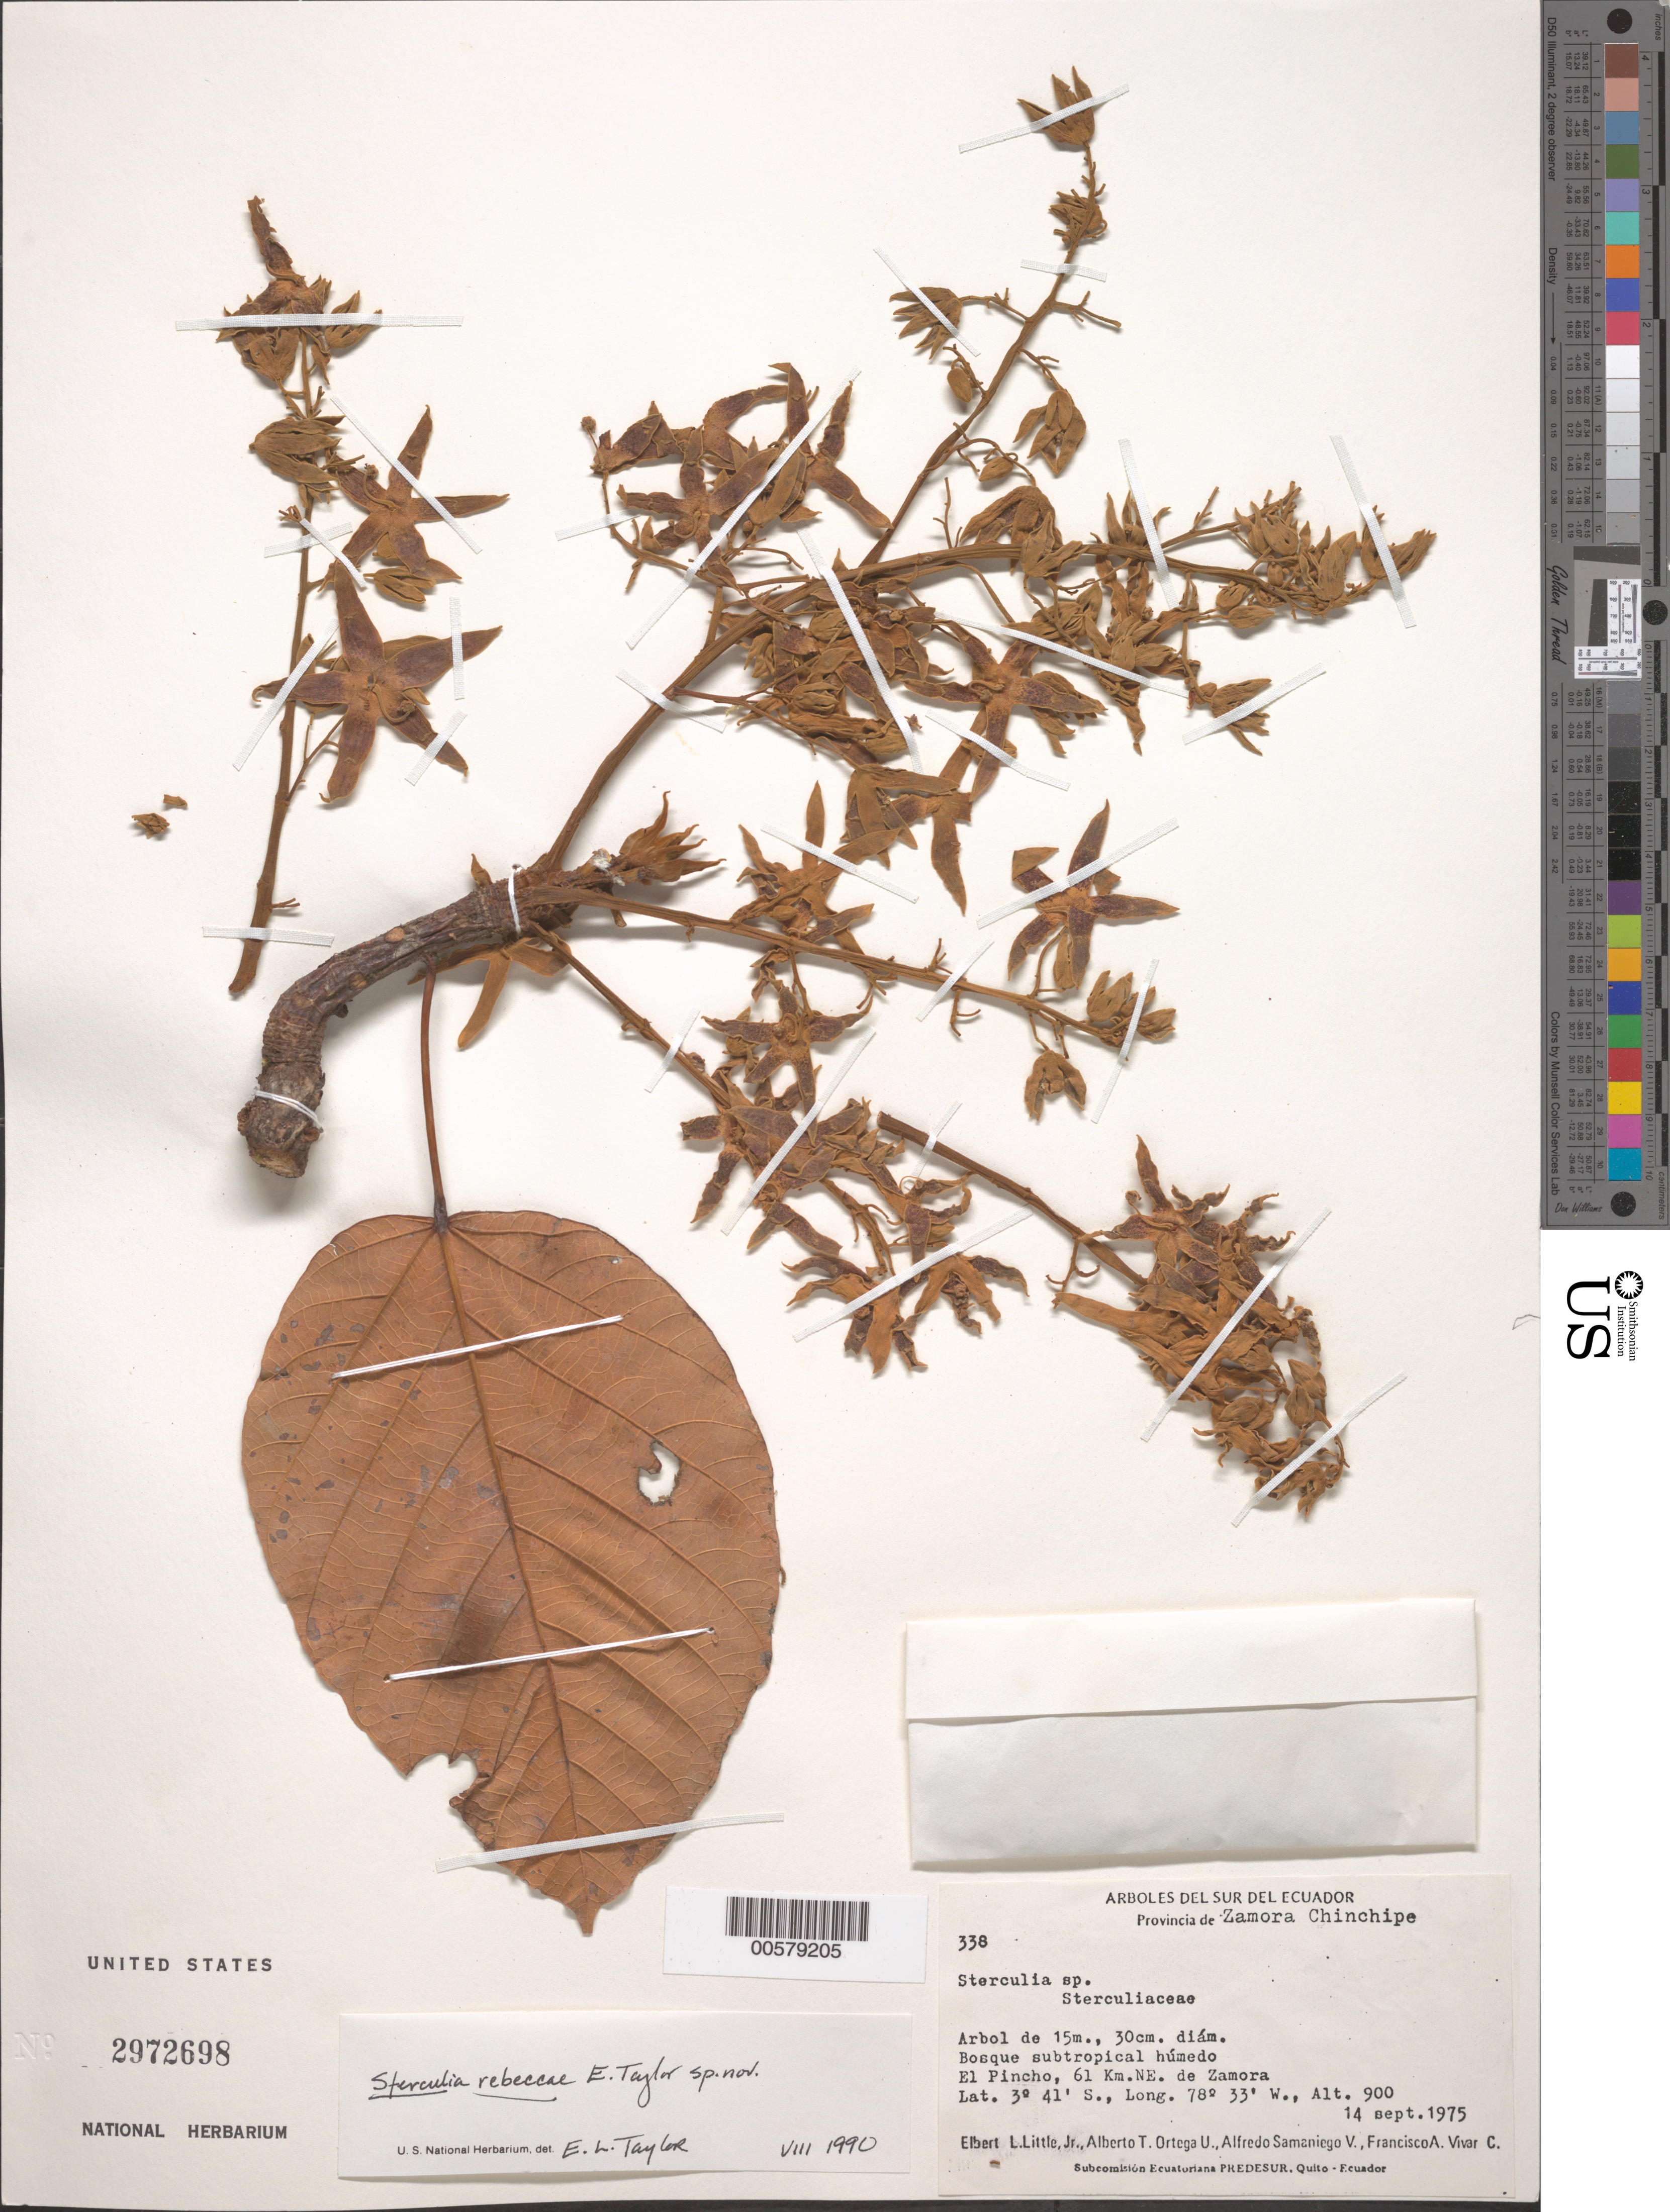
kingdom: Plantae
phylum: Tracheophyta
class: Magnoliopsida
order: Malvales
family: Malvaceae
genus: Sterculia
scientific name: Sterculia tayloriae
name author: Colli-Silva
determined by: Dorr, Laurence J., Curator (BOT), Smithsonian Institution - National Museum of Natural History (UNITED STATES)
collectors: E. L. Little, A. T. Ortega U., A. V. Samaniego & F. A. Vivar C.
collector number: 338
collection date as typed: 14 Sep 1975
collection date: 1975-09-14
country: Ecuador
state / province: Zamora-Chinchipe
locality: El Pincho, 61 km NEde Zamora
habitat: Bosque subtropical húmedo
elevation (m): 900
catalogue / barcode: US 2972698